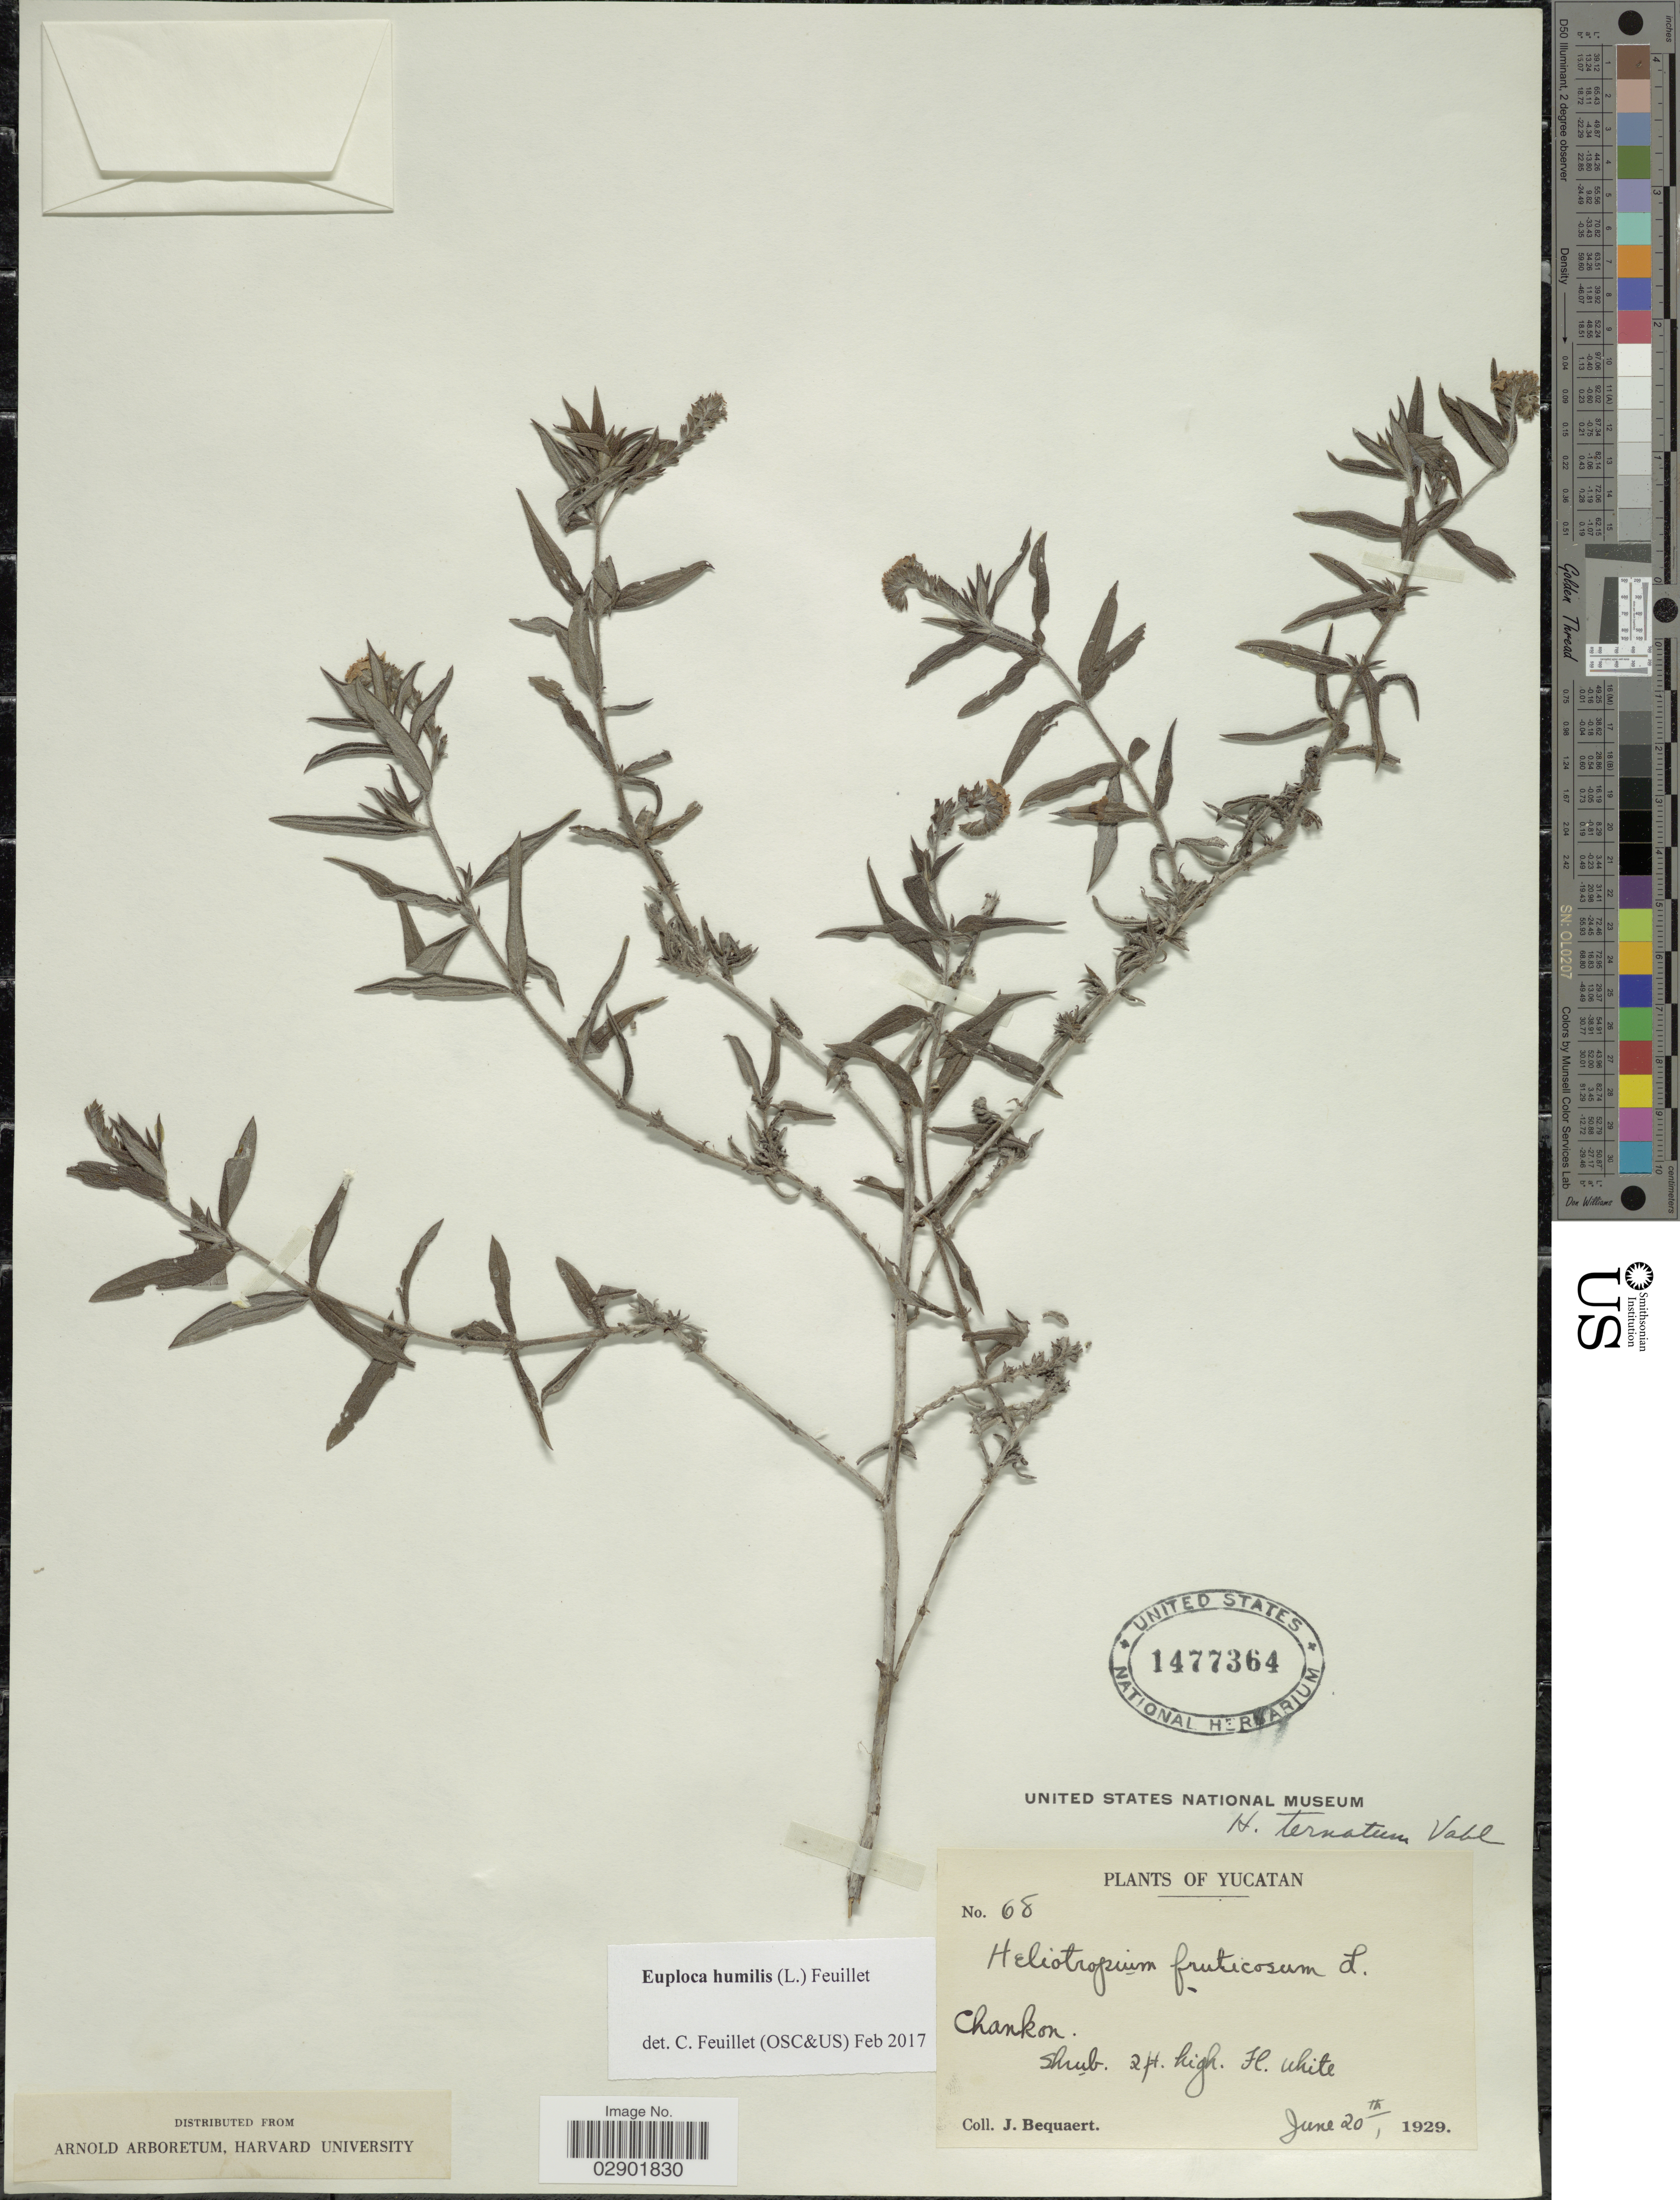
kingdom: Plantae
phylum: Tracheophyta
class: Magnoliopsida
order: Boraginales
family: Heliotropiaceae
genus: Euploca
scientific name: Euploca humilis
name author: (L.) Feuillet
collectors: J. Bequaert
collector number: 68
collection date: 1929-06-20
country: Mexico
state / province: Yucatán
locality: Chankon.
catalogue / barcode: US 1477364